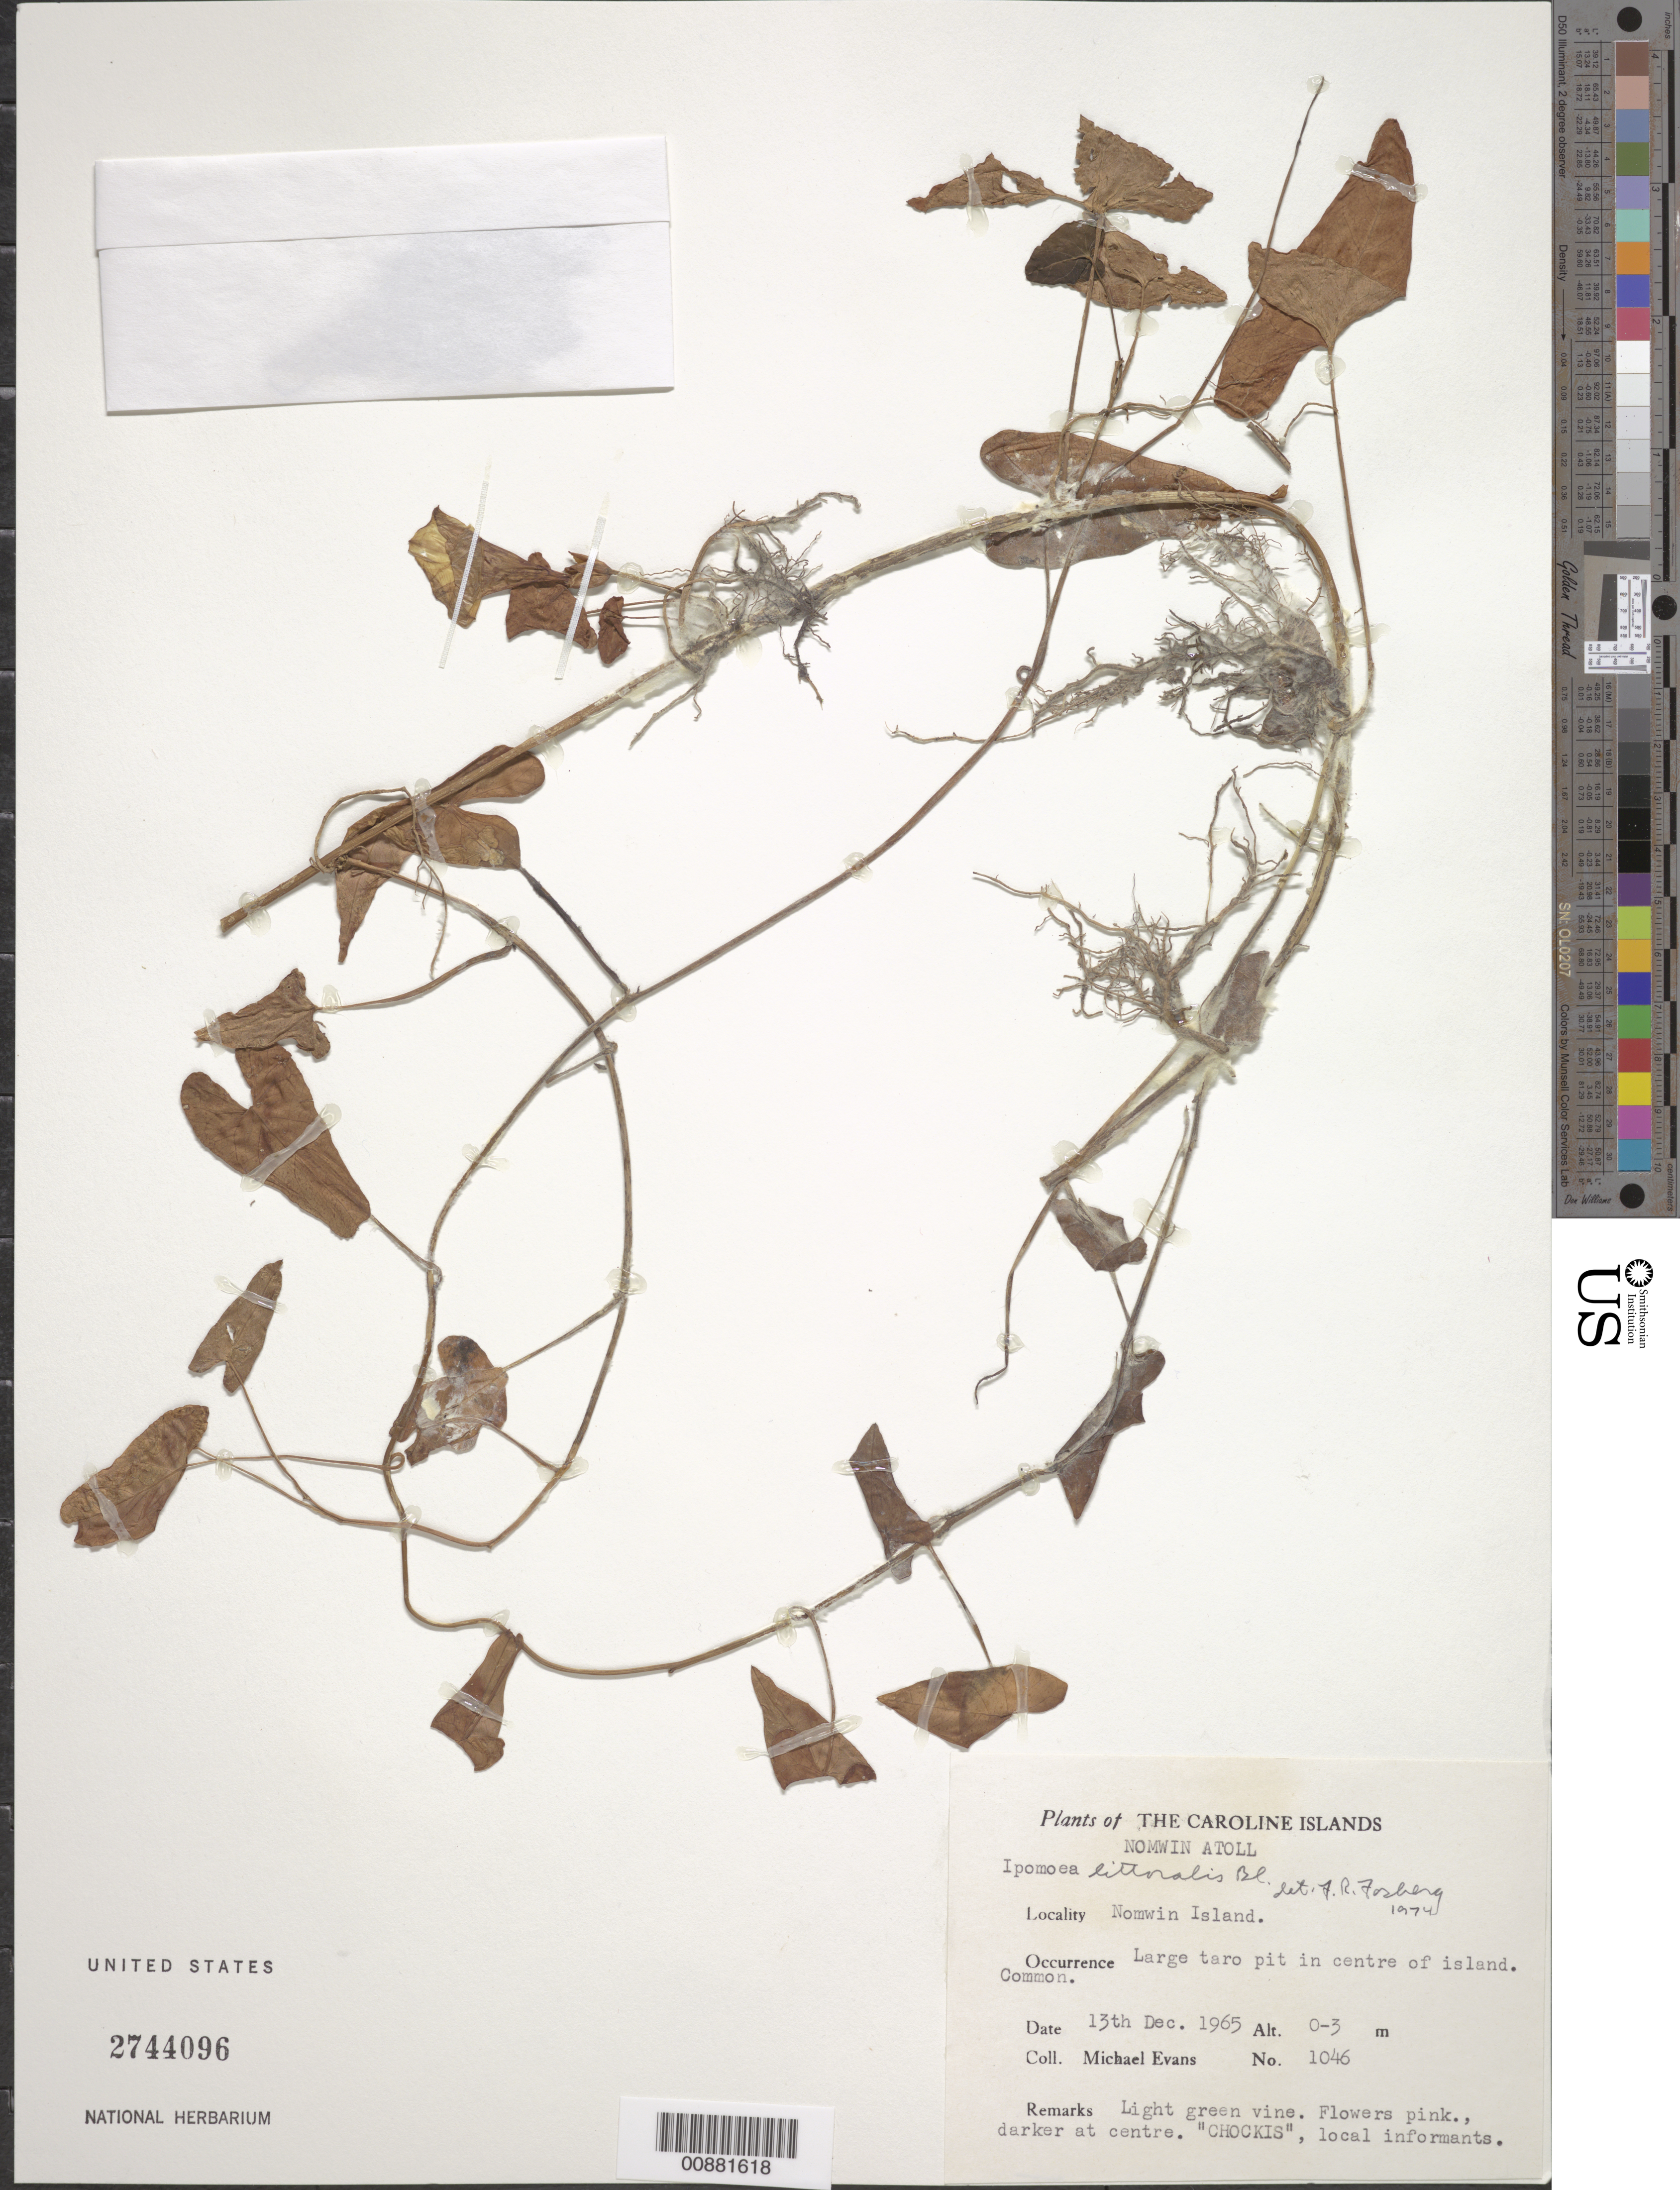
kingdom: Plantae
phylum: Tracheophyta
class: Magnoliopsida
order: Solanales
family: Convolvulaceae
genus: Ipomoea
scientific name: Ipomoea littoralis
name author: Blume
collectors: M. Evans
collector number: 1046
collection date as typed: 13 Dec 1965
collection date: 1965-12-13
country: Micronesia, Federated States of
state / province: Truk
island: Nomwin Atoll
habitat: Large taro pit in centre of island. Common.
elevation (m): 0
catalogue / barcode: US 2744096